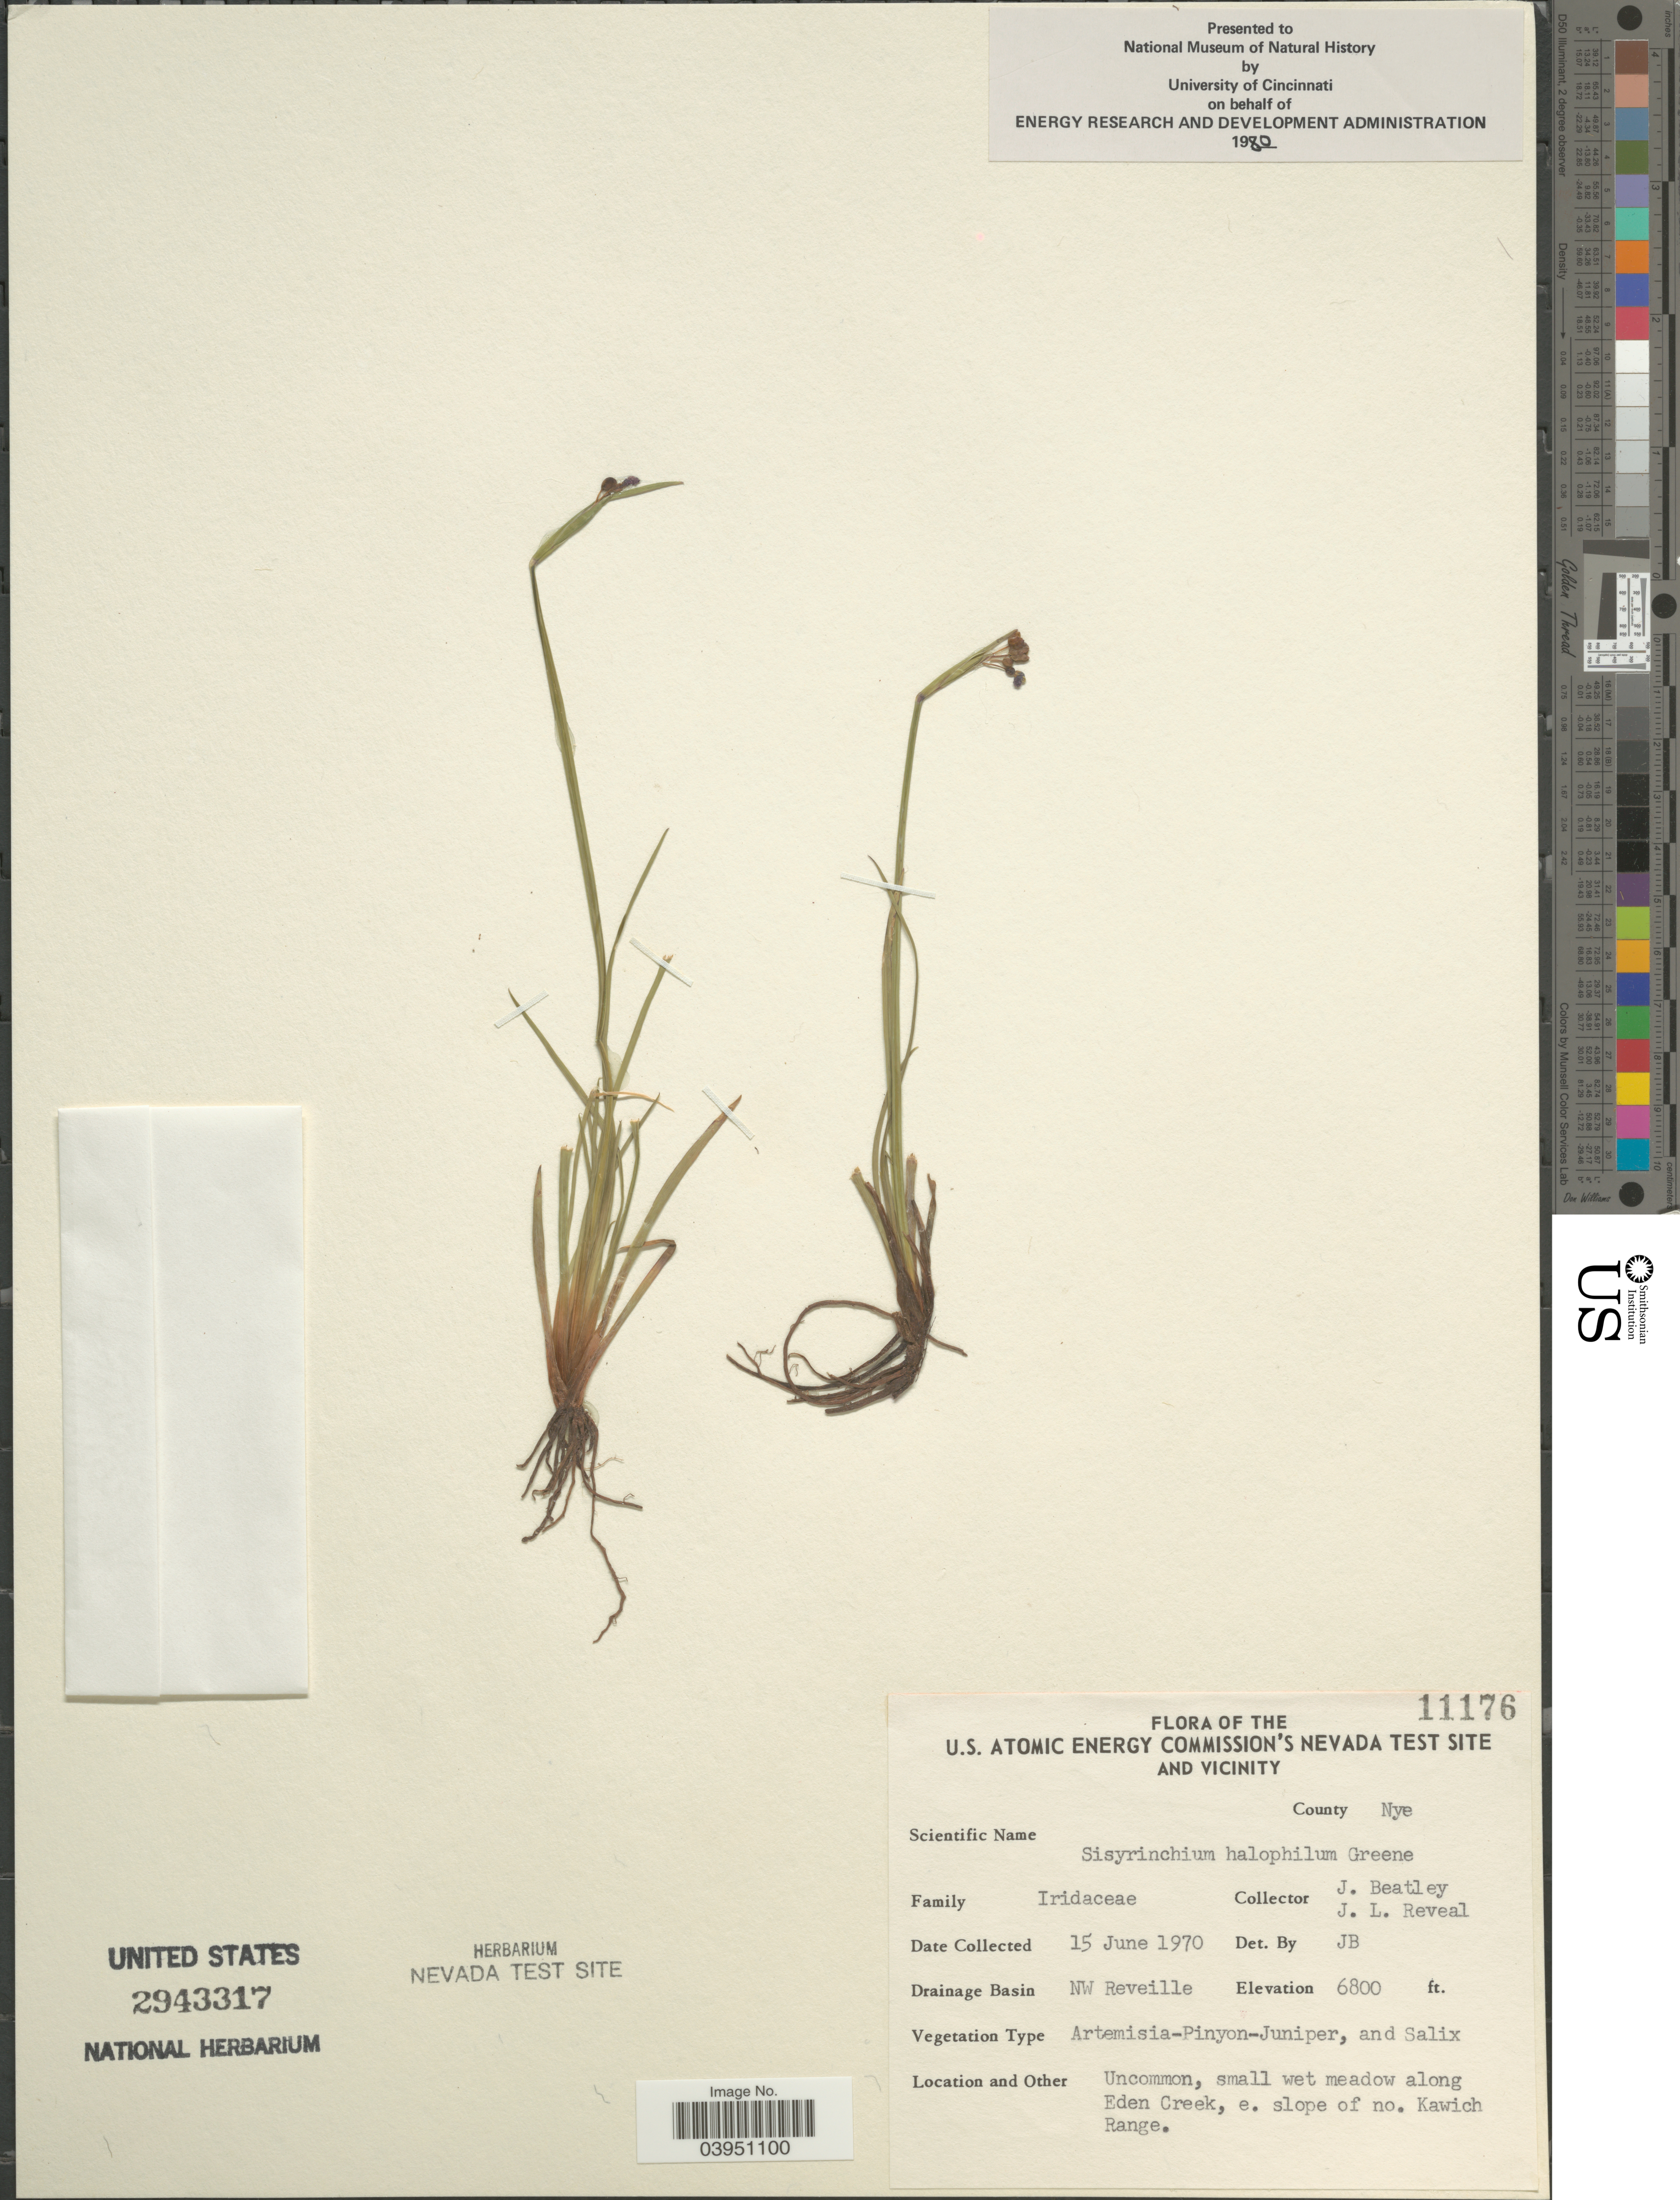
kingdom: Plantae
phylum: Tracheophyta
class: Liliopsida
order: Asparagales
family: Iridaceae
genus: Sisyrinchium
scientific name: Sisyrinchium halophilum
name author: Greene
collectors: J. C. Beatley & J. Reveal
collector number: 11176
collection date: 1970-06-15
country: United States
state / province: Nevada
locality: U.S. Atomic Energy Commission's Nevada Test Site and Vicinity. County Nye. Drainage Basin NW Reveille. Along Eden Creek, e. slope of no. Kawich Range.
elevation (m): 2073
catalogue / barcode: US 2943317